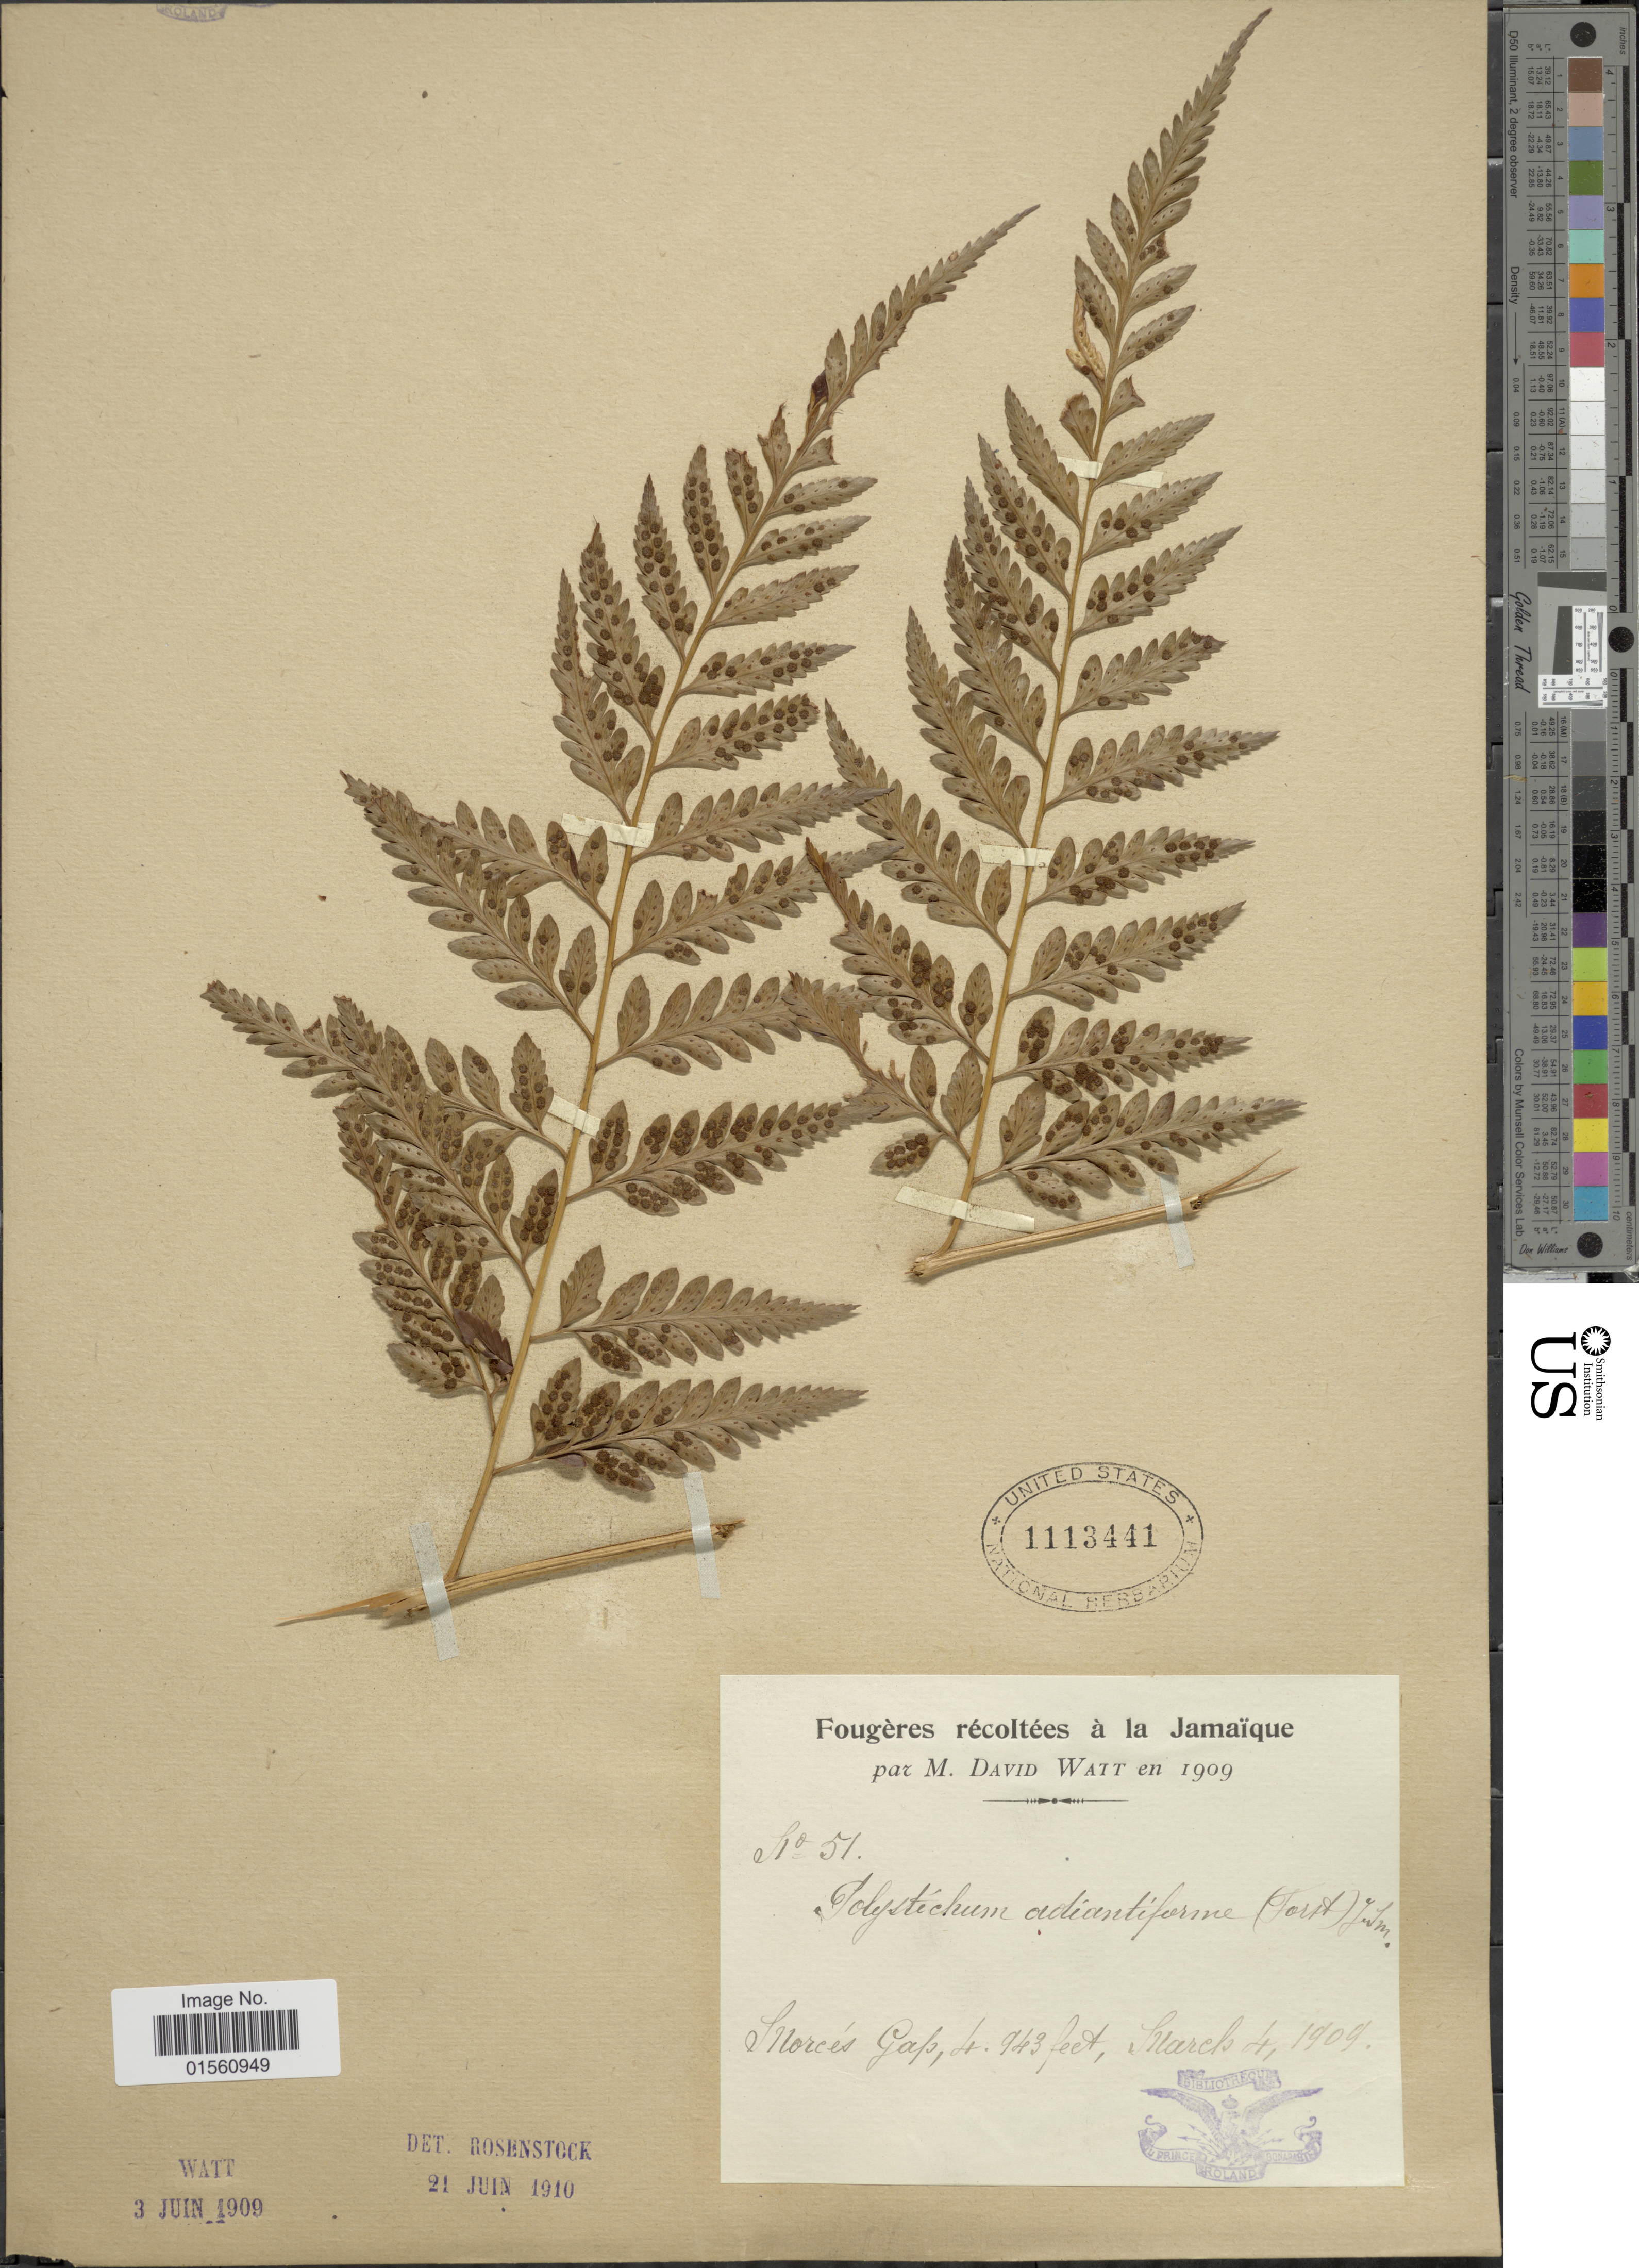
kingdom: Plantae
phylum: Tracheophyta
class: Polypodiopsida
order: Polypodiales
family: Dryopteridaceae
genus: Rumohra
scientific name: Rumohra adiantiformis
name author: (G. Forst.) Ching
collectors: D. A. P. Watt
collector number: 51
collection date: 1909-03-04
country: Jamaica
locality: Jamaique, Morce's Gap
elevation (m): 1507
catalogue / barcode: US 1113441